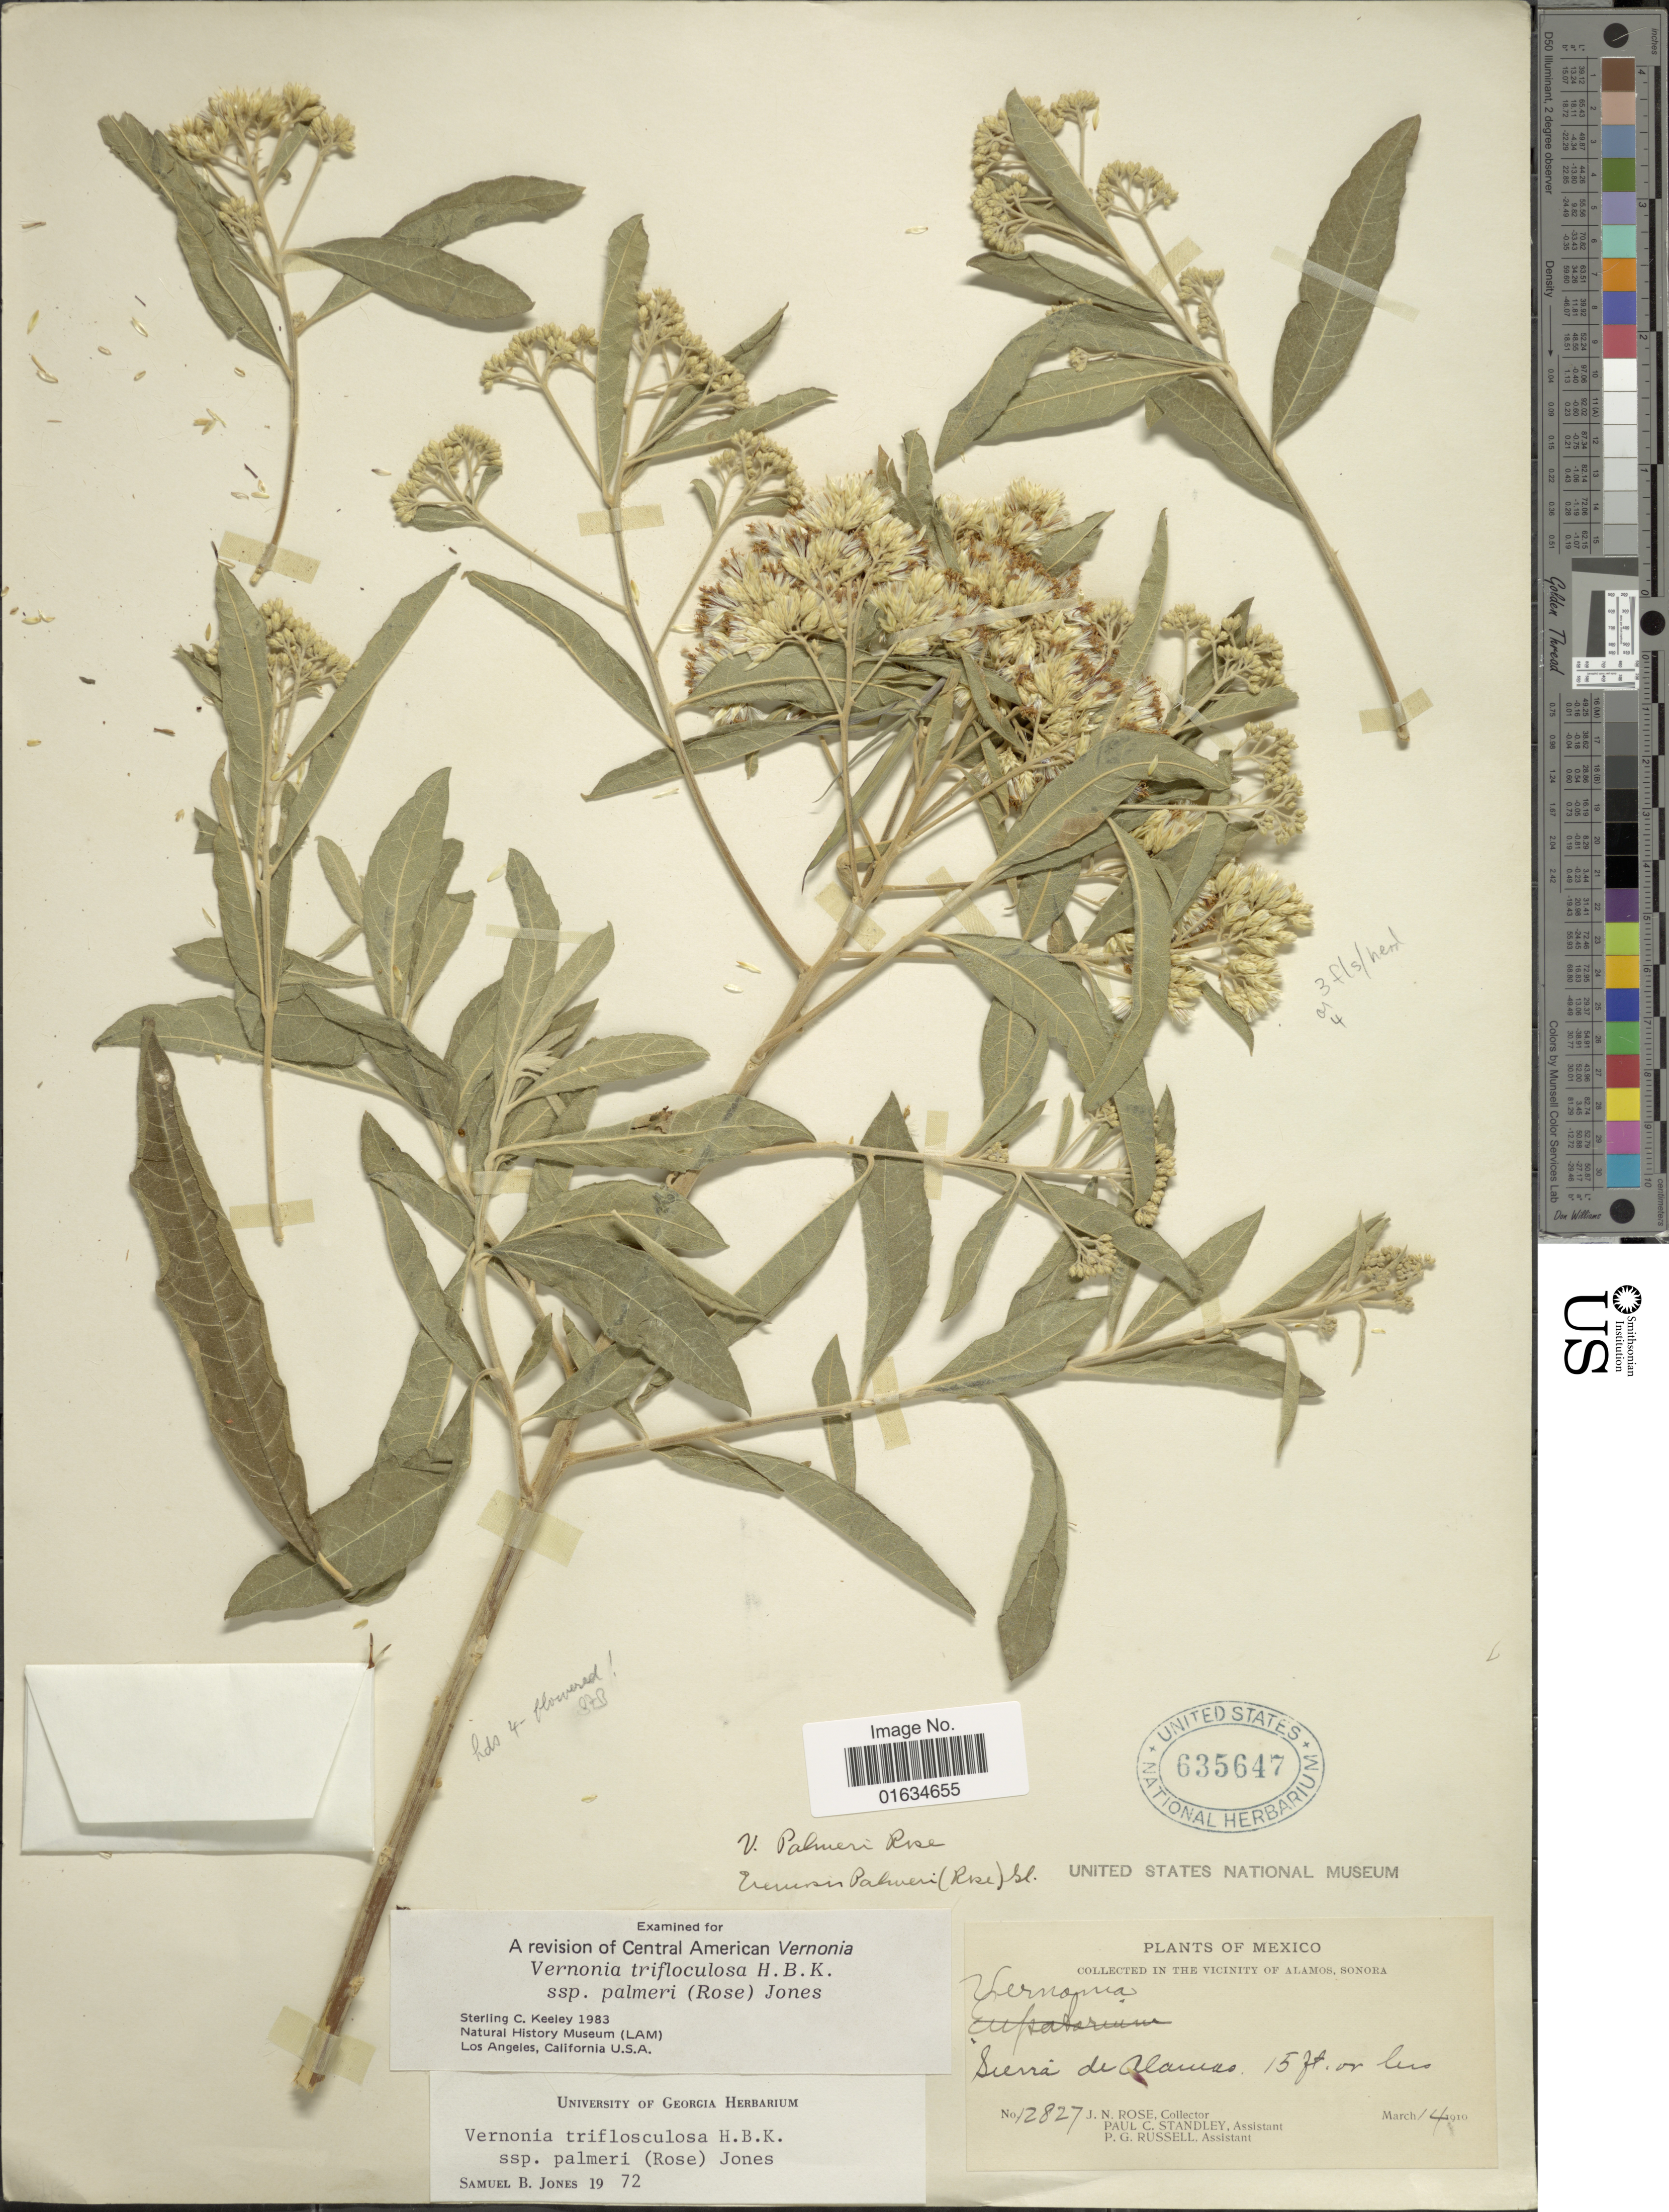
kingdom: Plantae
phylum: Tracheophyta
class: Magnoliopsida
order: Asterales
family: Asteraceae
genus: Eremosis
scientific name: Eremosis triflosculosa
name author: (Kunth) Gleason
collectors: J. N. Rose, P. C. Standley & P. G. Russell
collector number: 12827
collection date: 1910-03-14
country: Mexico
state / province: Sonora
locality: Vicinity of Alamos, Sierra de Alamos.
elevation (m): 5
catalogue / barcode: US 635647